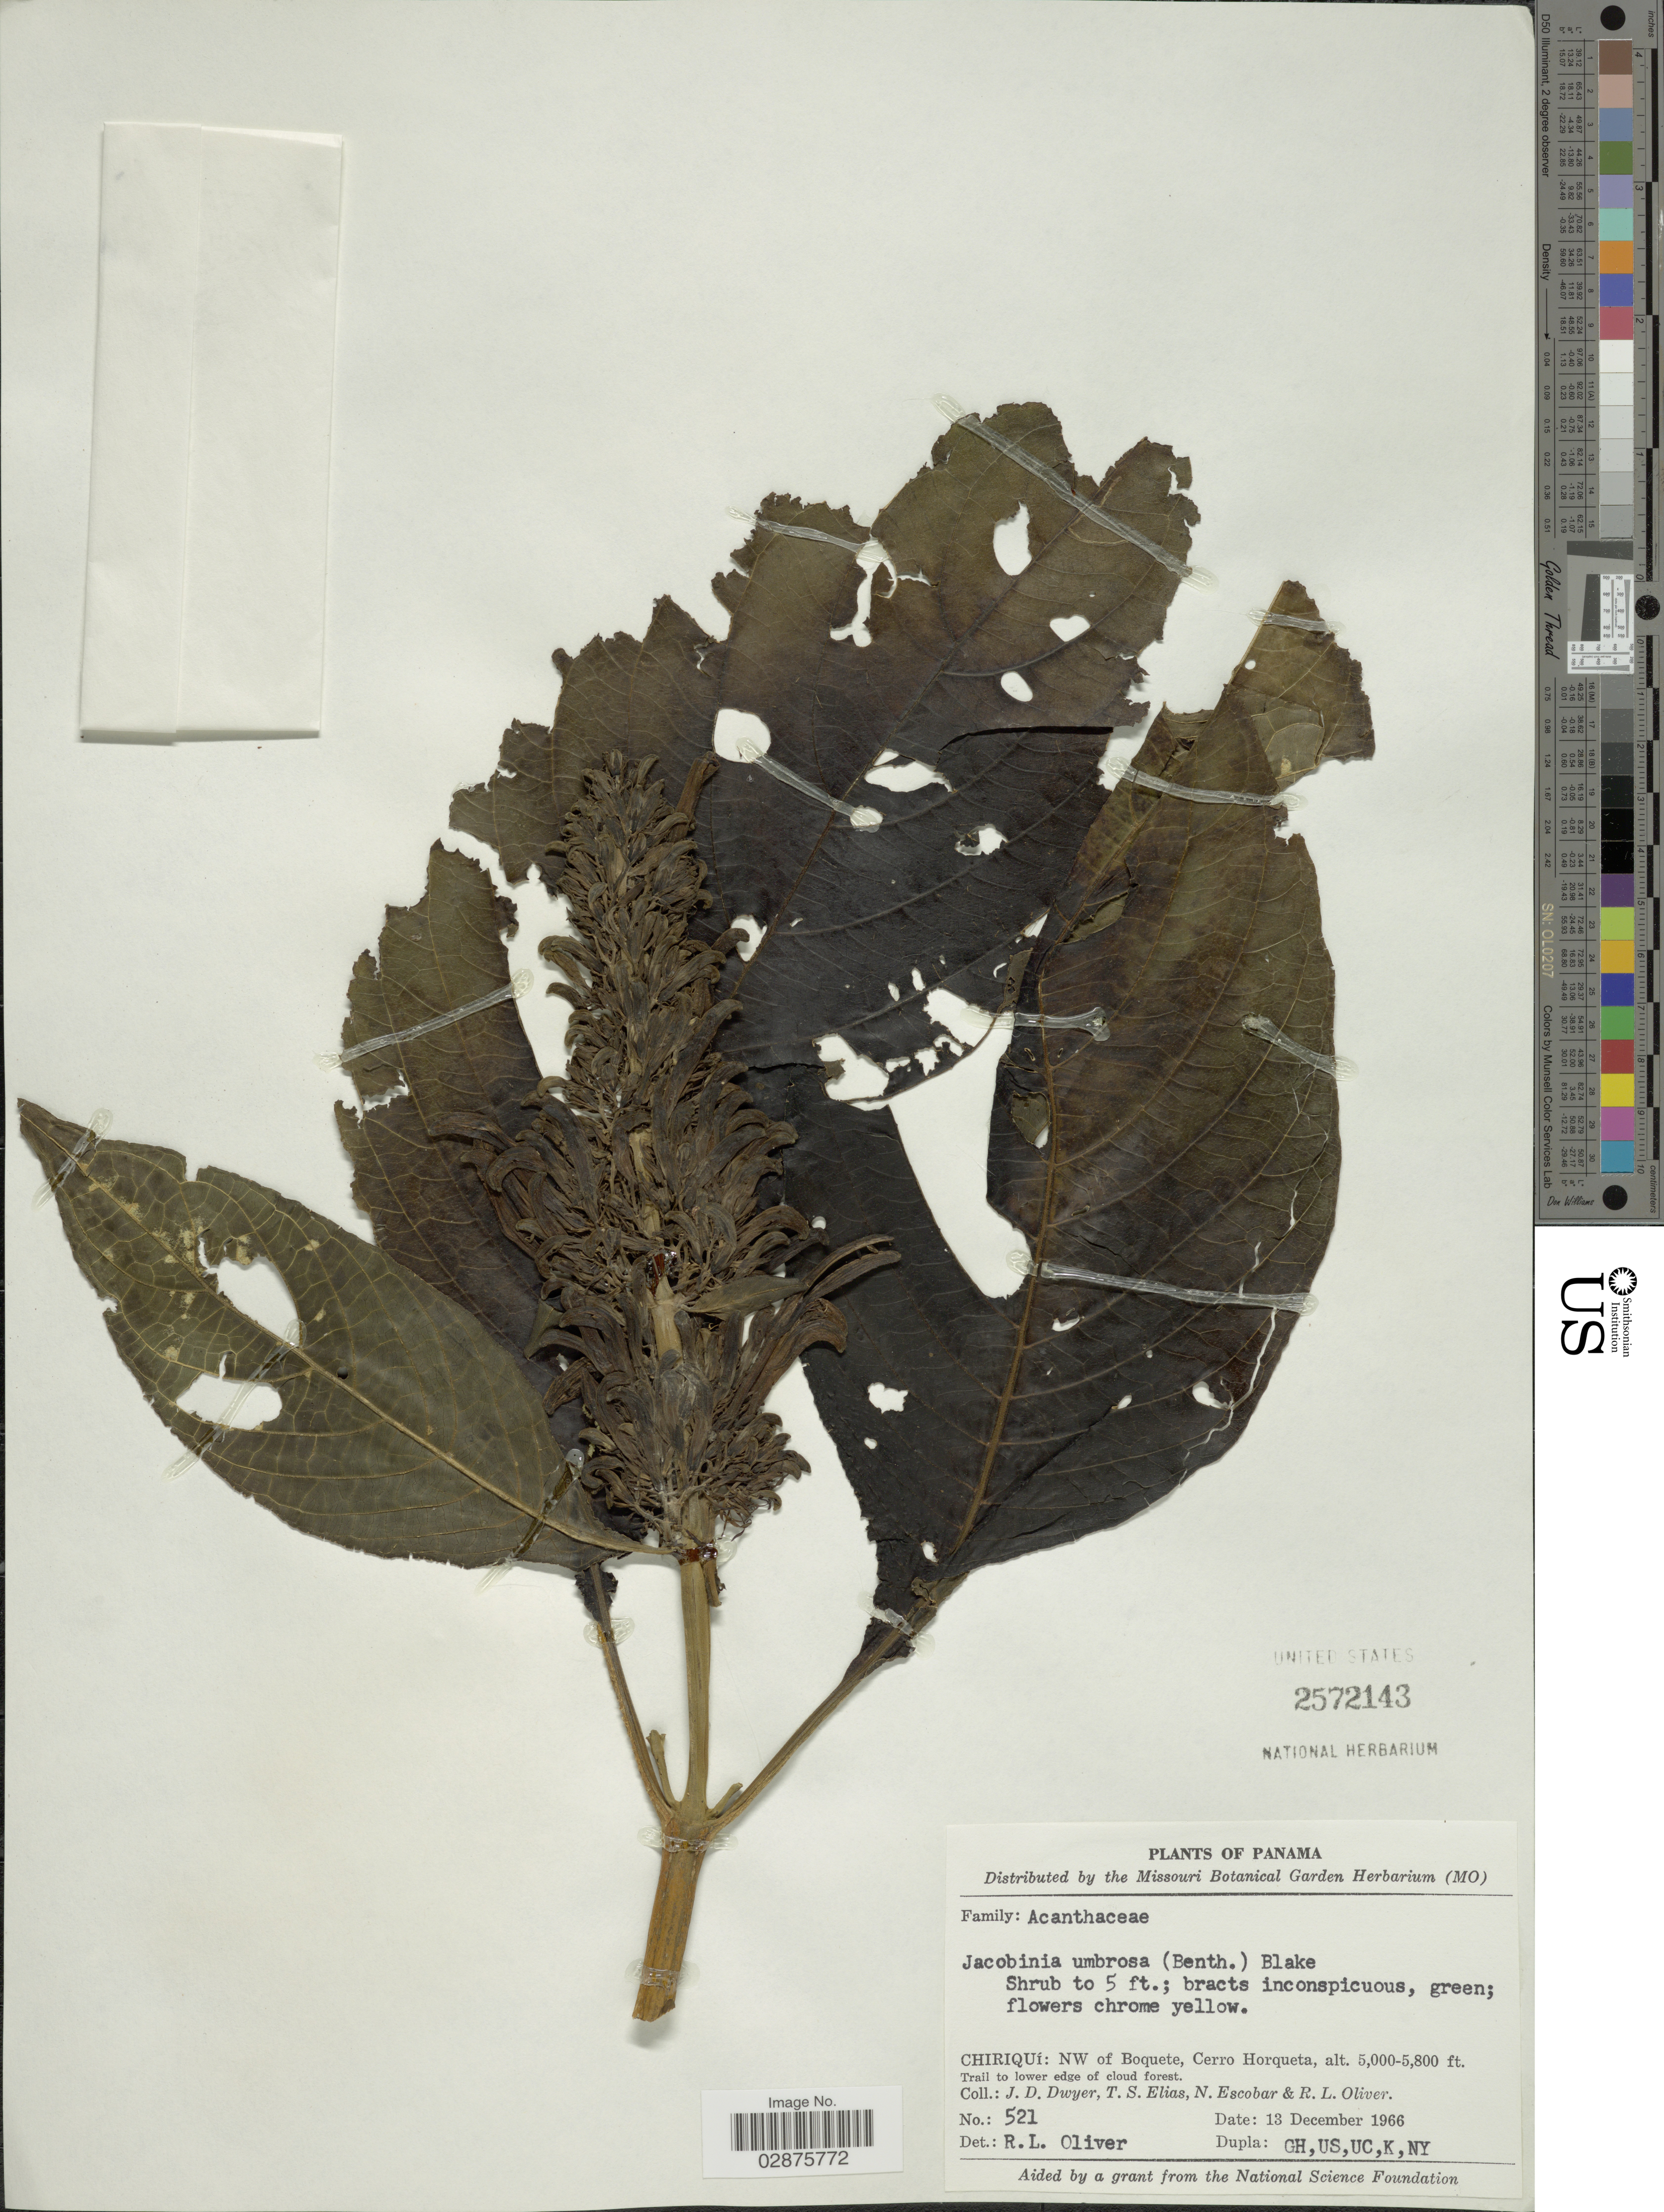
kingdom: Plantae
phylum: Tracheophyta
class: Magnoliopsida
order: Lamiales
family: Acanthaceae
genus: Justicia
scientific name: Justicia aurea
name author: Schltdl.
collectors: J. D. Dwyer, T. S. Elias, N. Escobar & R. Oliver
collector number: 521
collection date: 1966-12-13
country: Panama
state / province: Chiriqui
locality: NW of Boquete, Cerro Horqueta, Trail to lower edge of cloud forest.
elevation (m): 1524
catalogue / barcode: US 2572143